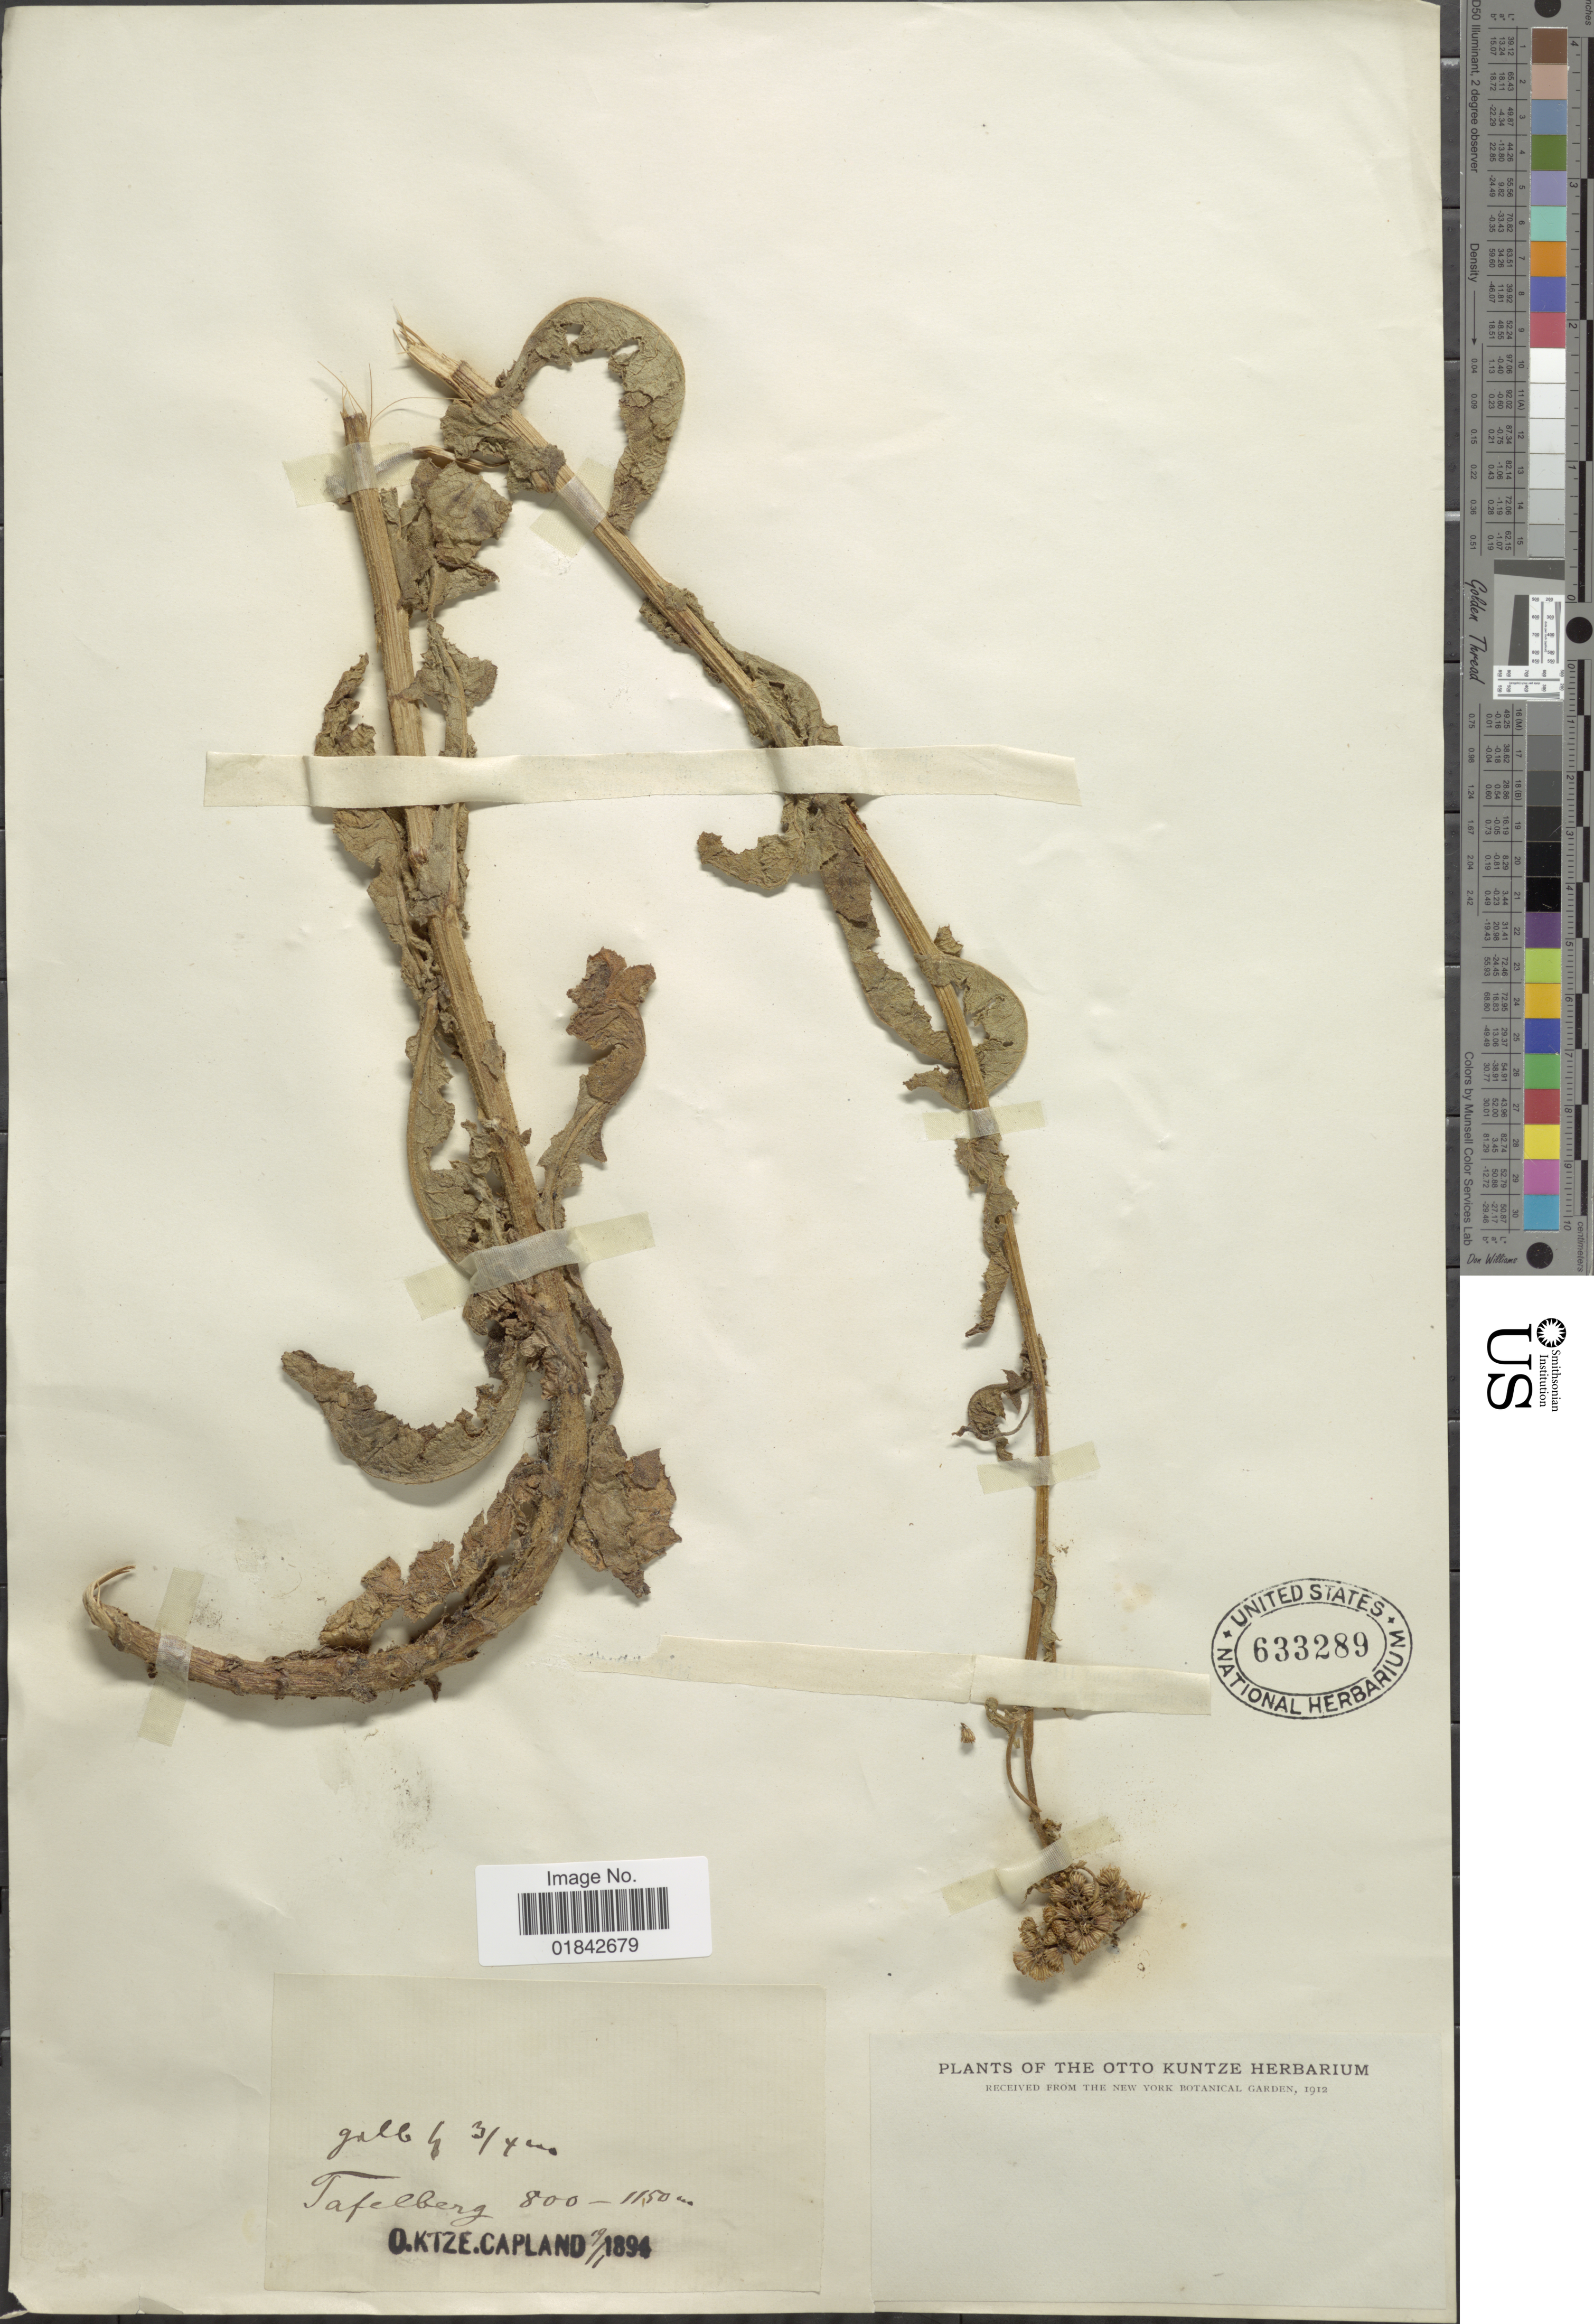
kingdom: Plantae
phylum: Tracheophyta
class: Magnoliopsida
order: Asterales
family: Asteraceae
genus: Senecio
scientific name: Senecio sp.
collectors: C.E.O. Kuntze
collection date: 1894-01-19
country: South Africa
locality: Tafelberg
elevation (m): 800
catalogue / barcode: US 633289